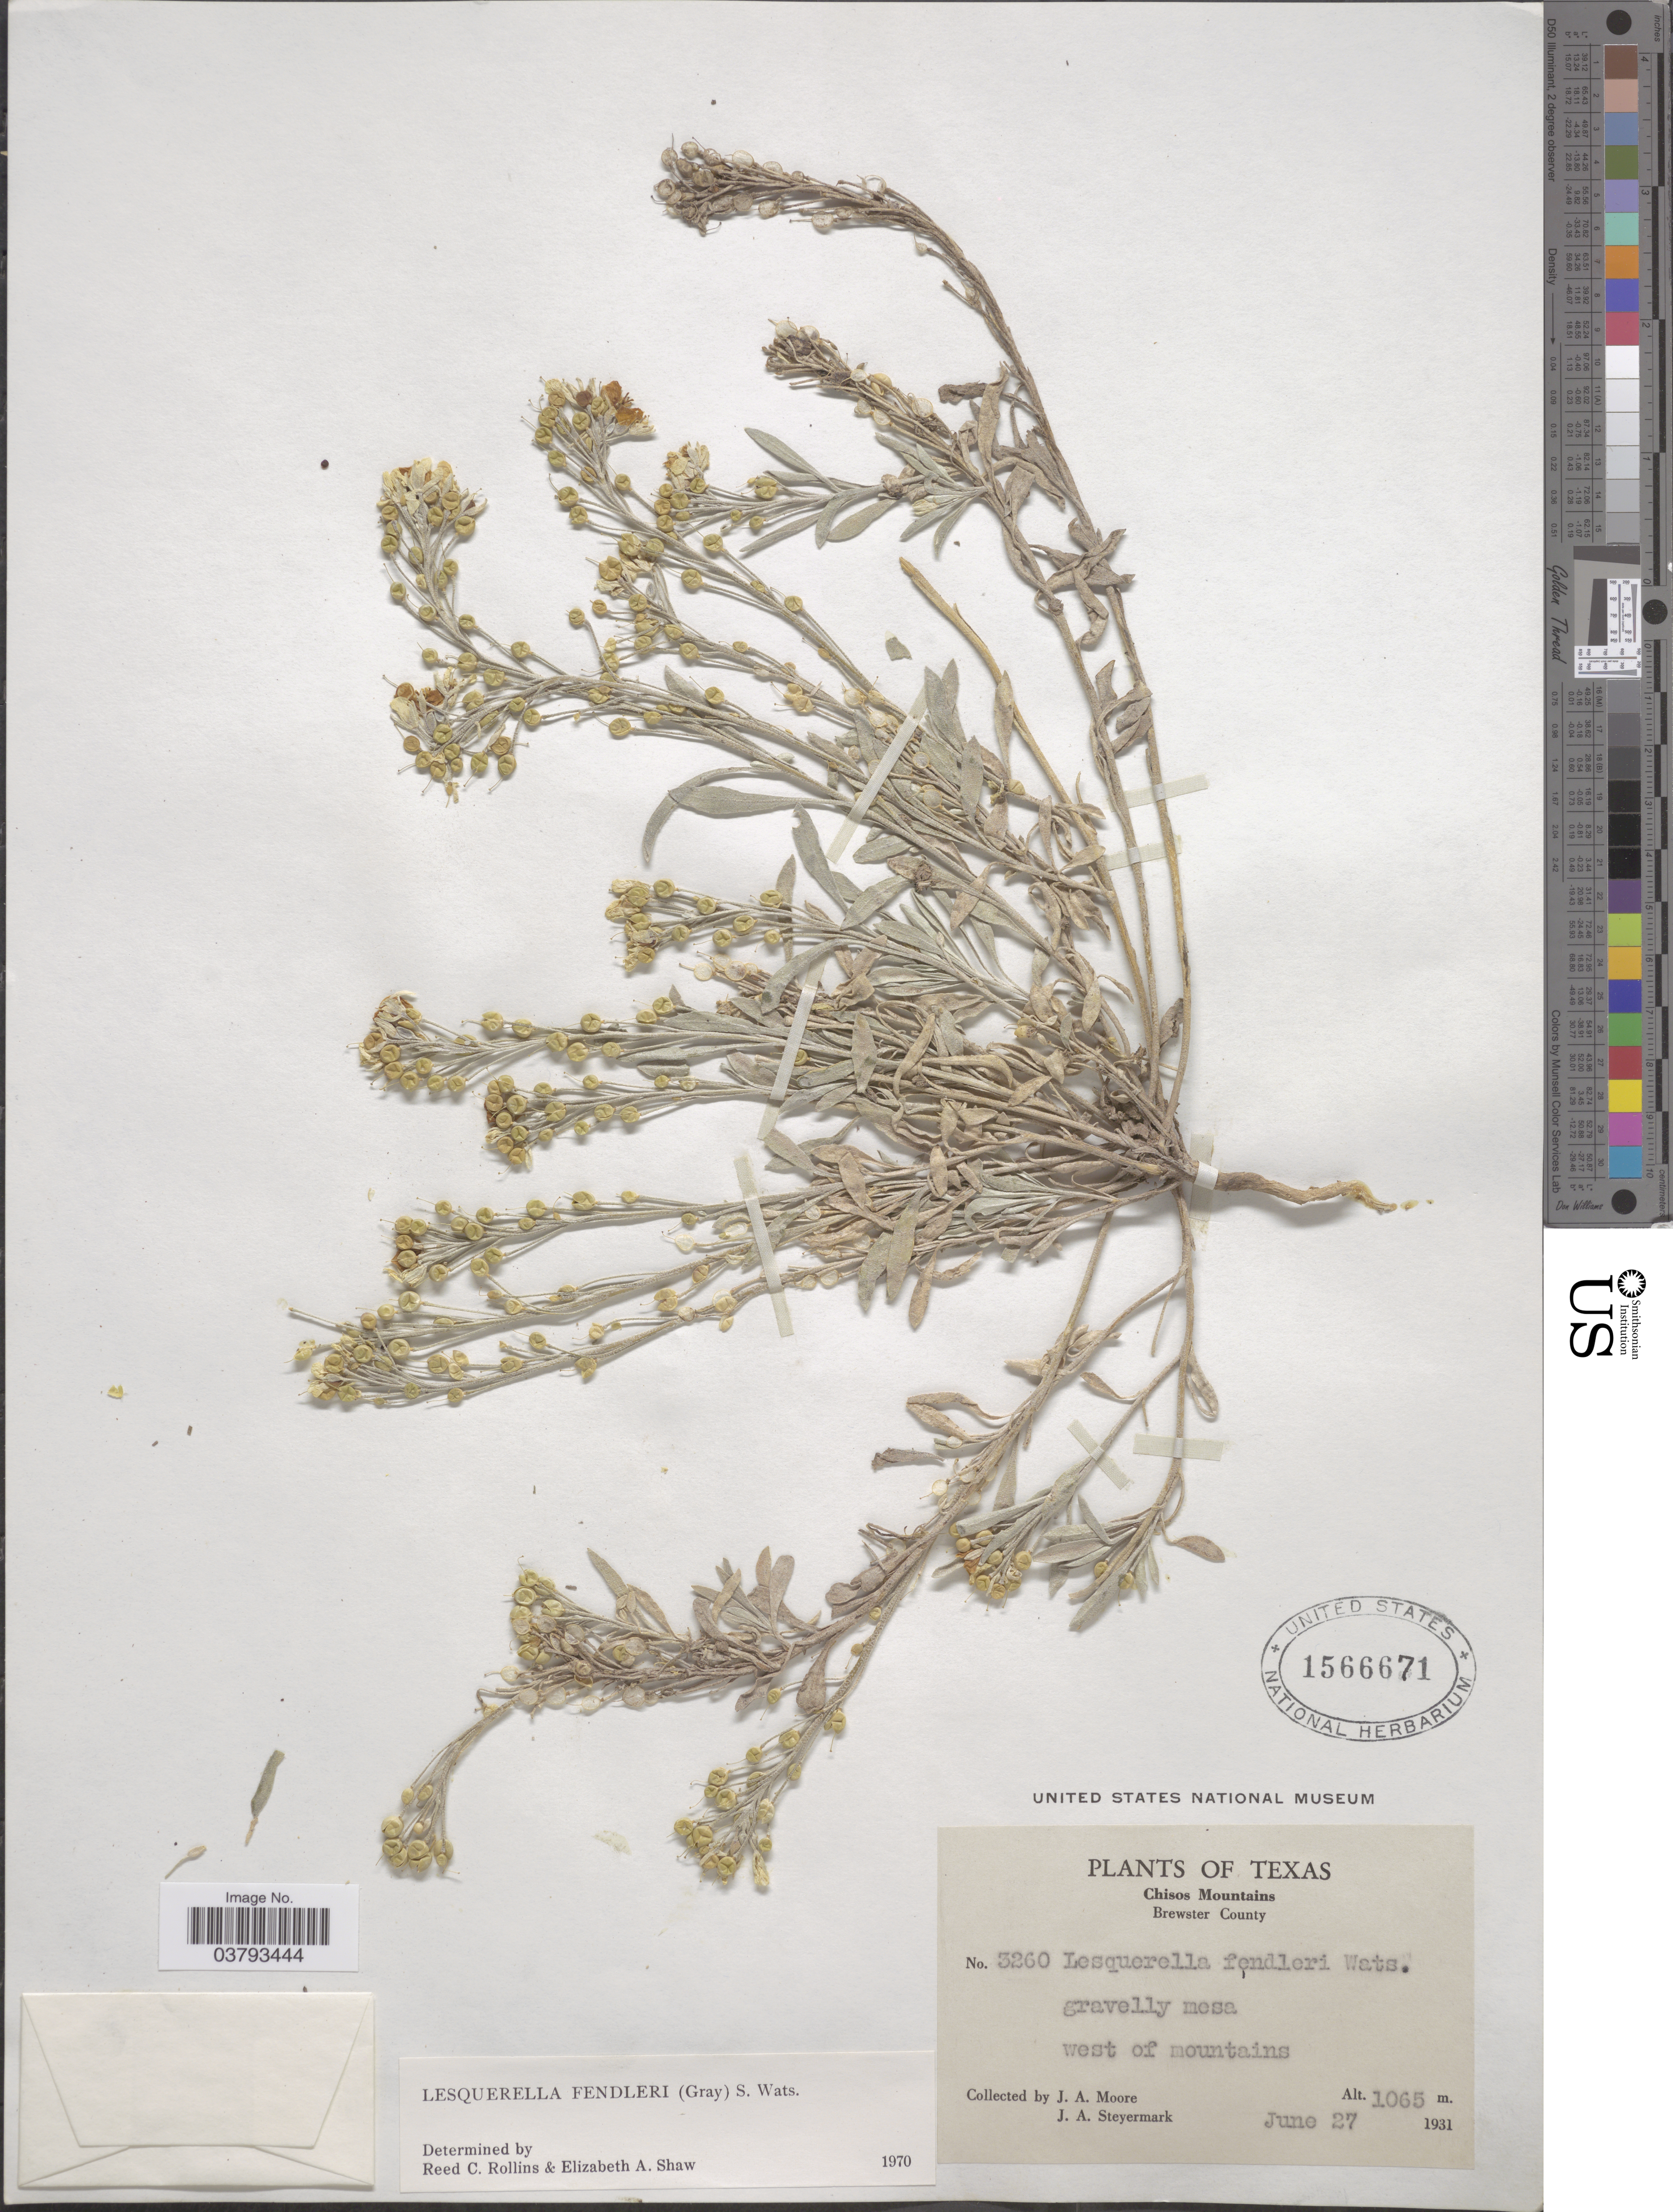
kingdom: Plantae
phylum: Tracheophyta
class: Magnoliopsida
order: Brassicales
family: Brassicaceae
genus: Lesquerella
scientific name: Lesquerella fendleri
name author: (A. Gray) S. Watson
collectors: J. A. Moore & J. Steyermark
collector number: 3260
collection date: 1931-06-27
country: United States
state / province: Texas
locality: Chisos Mountains. Brewster County. West of mountains.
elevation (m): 1065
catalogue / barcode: US 1566671